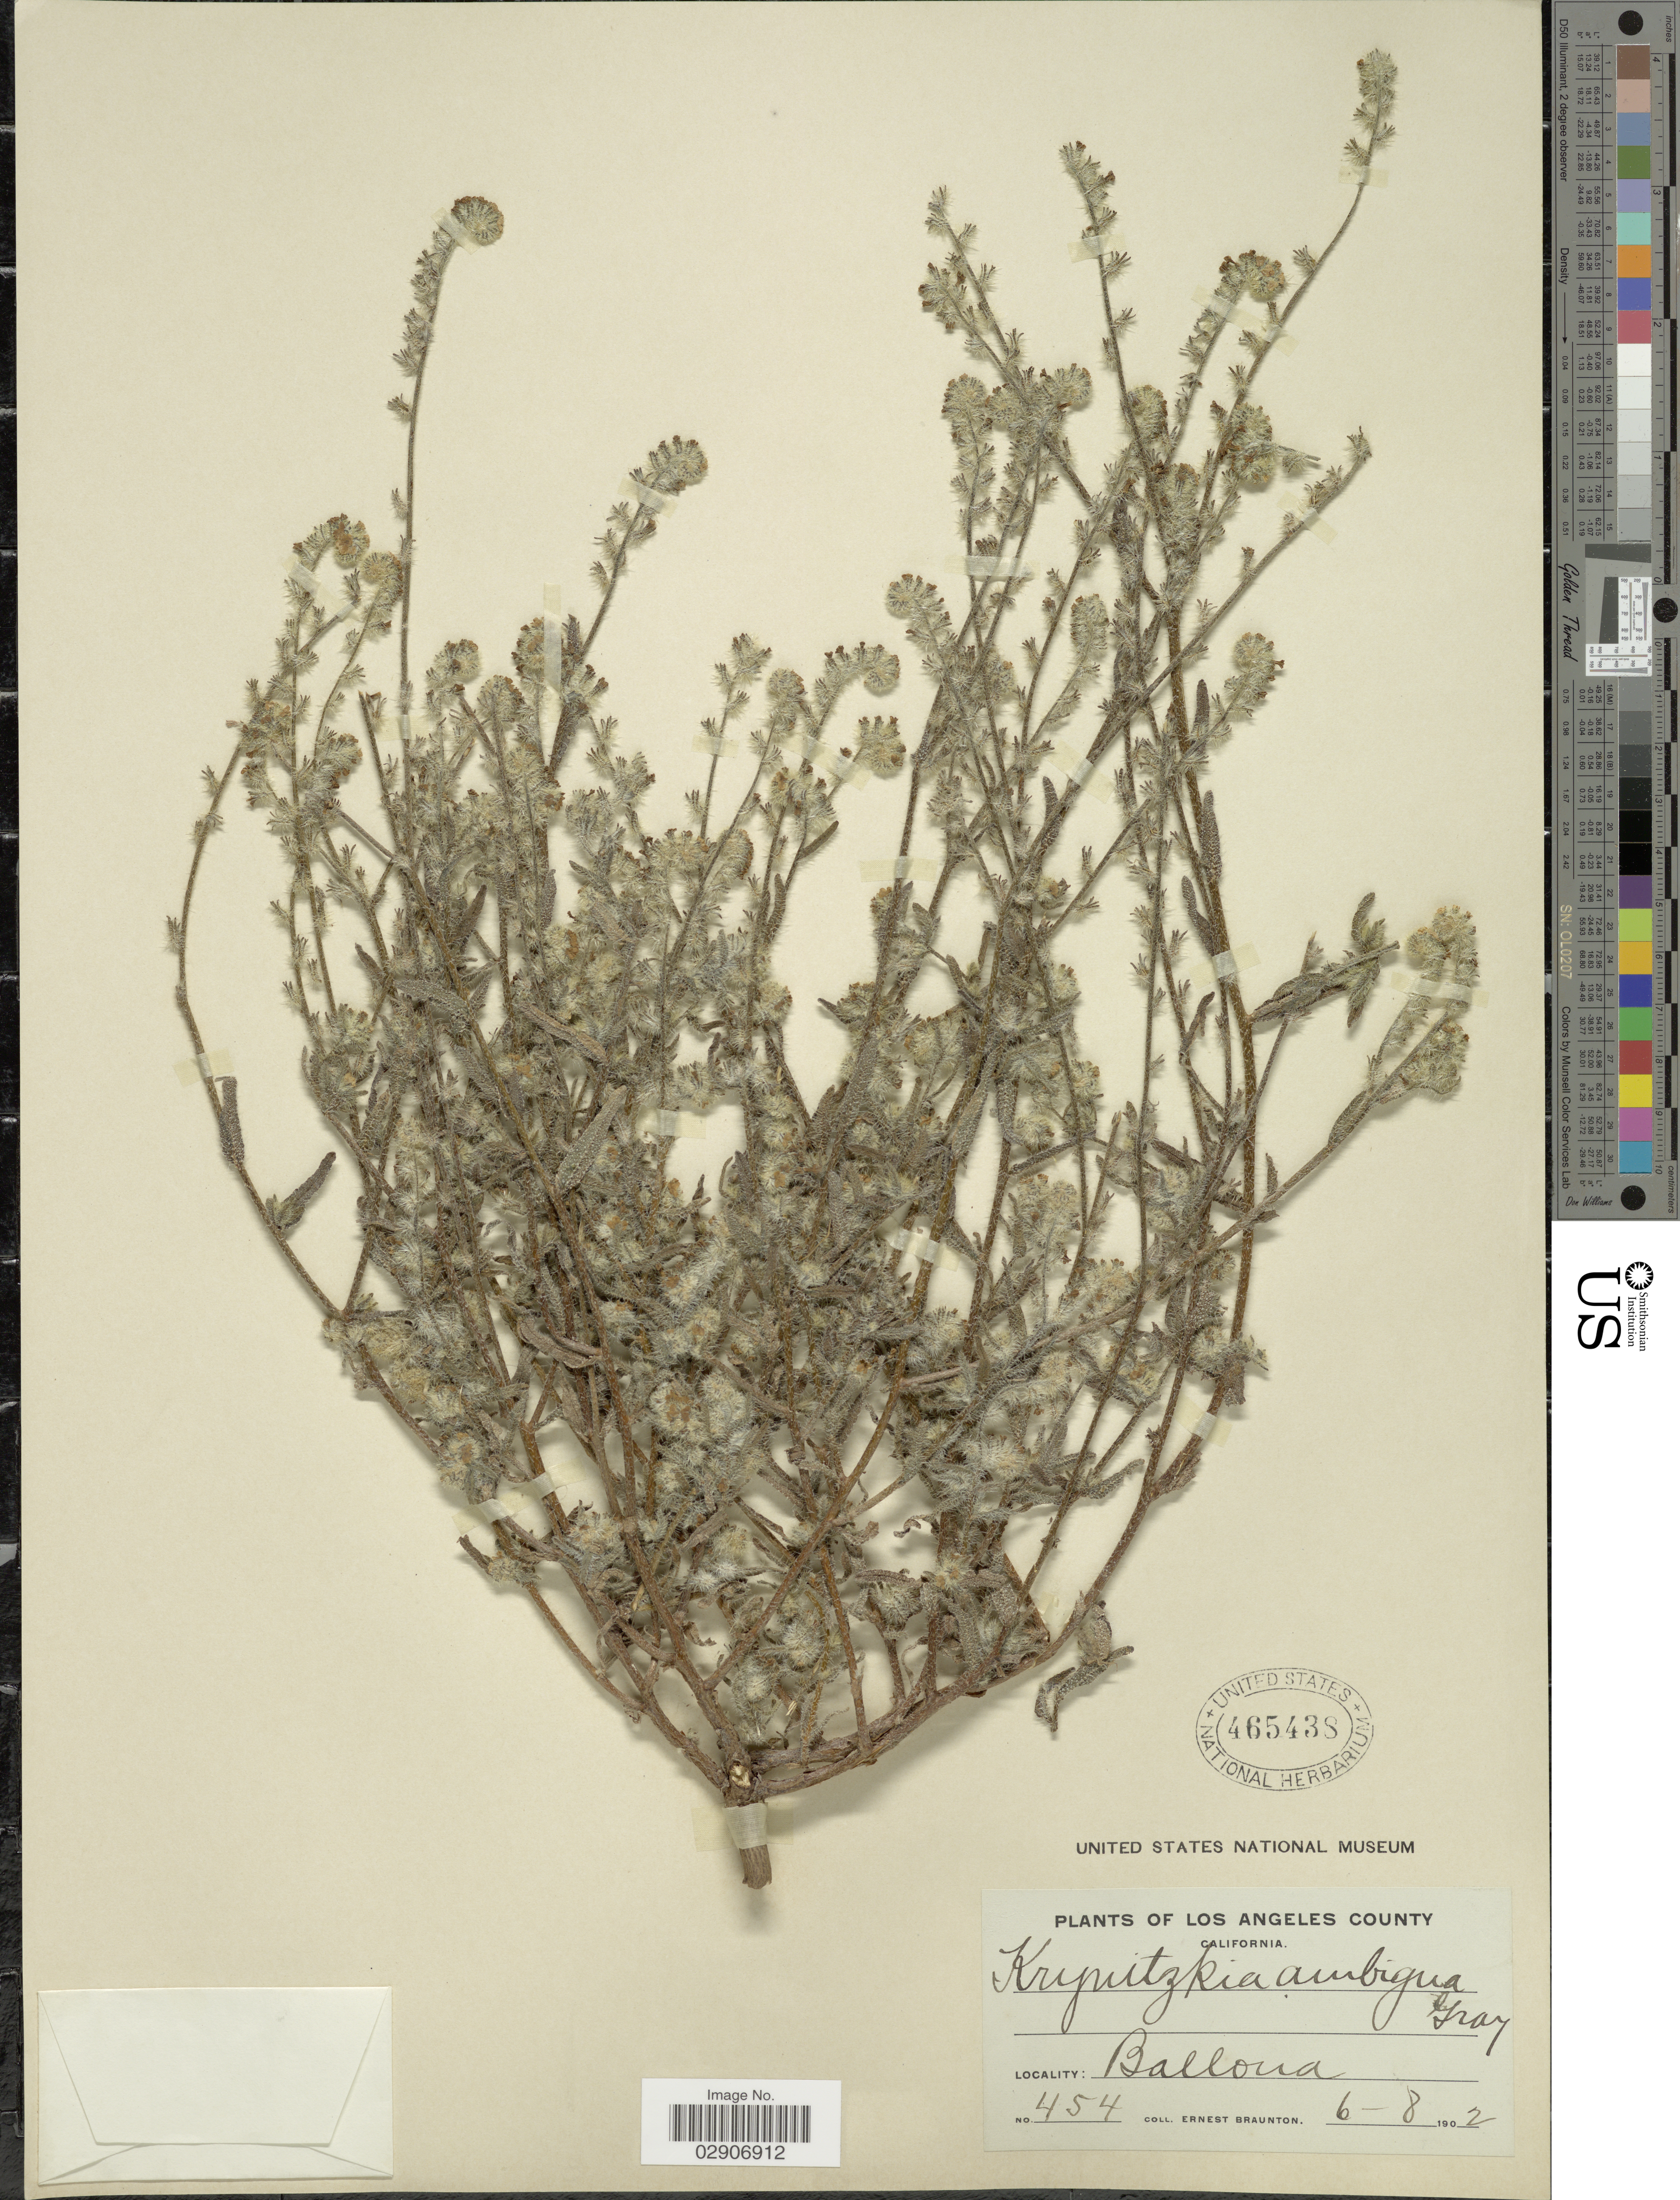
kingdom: Plantae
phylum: Tracheophyta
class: Magnoliopsida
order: Boraginales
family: Boraginaceae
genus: Cryptantha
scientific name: Cryptantha barbigera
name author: (A. Gray) Greene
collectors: E. Braunton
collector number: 454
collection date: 1902-06-08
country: United States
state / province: California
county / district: Los Angeles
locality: Los Angeles County. Ballona.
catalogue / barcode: US 465438